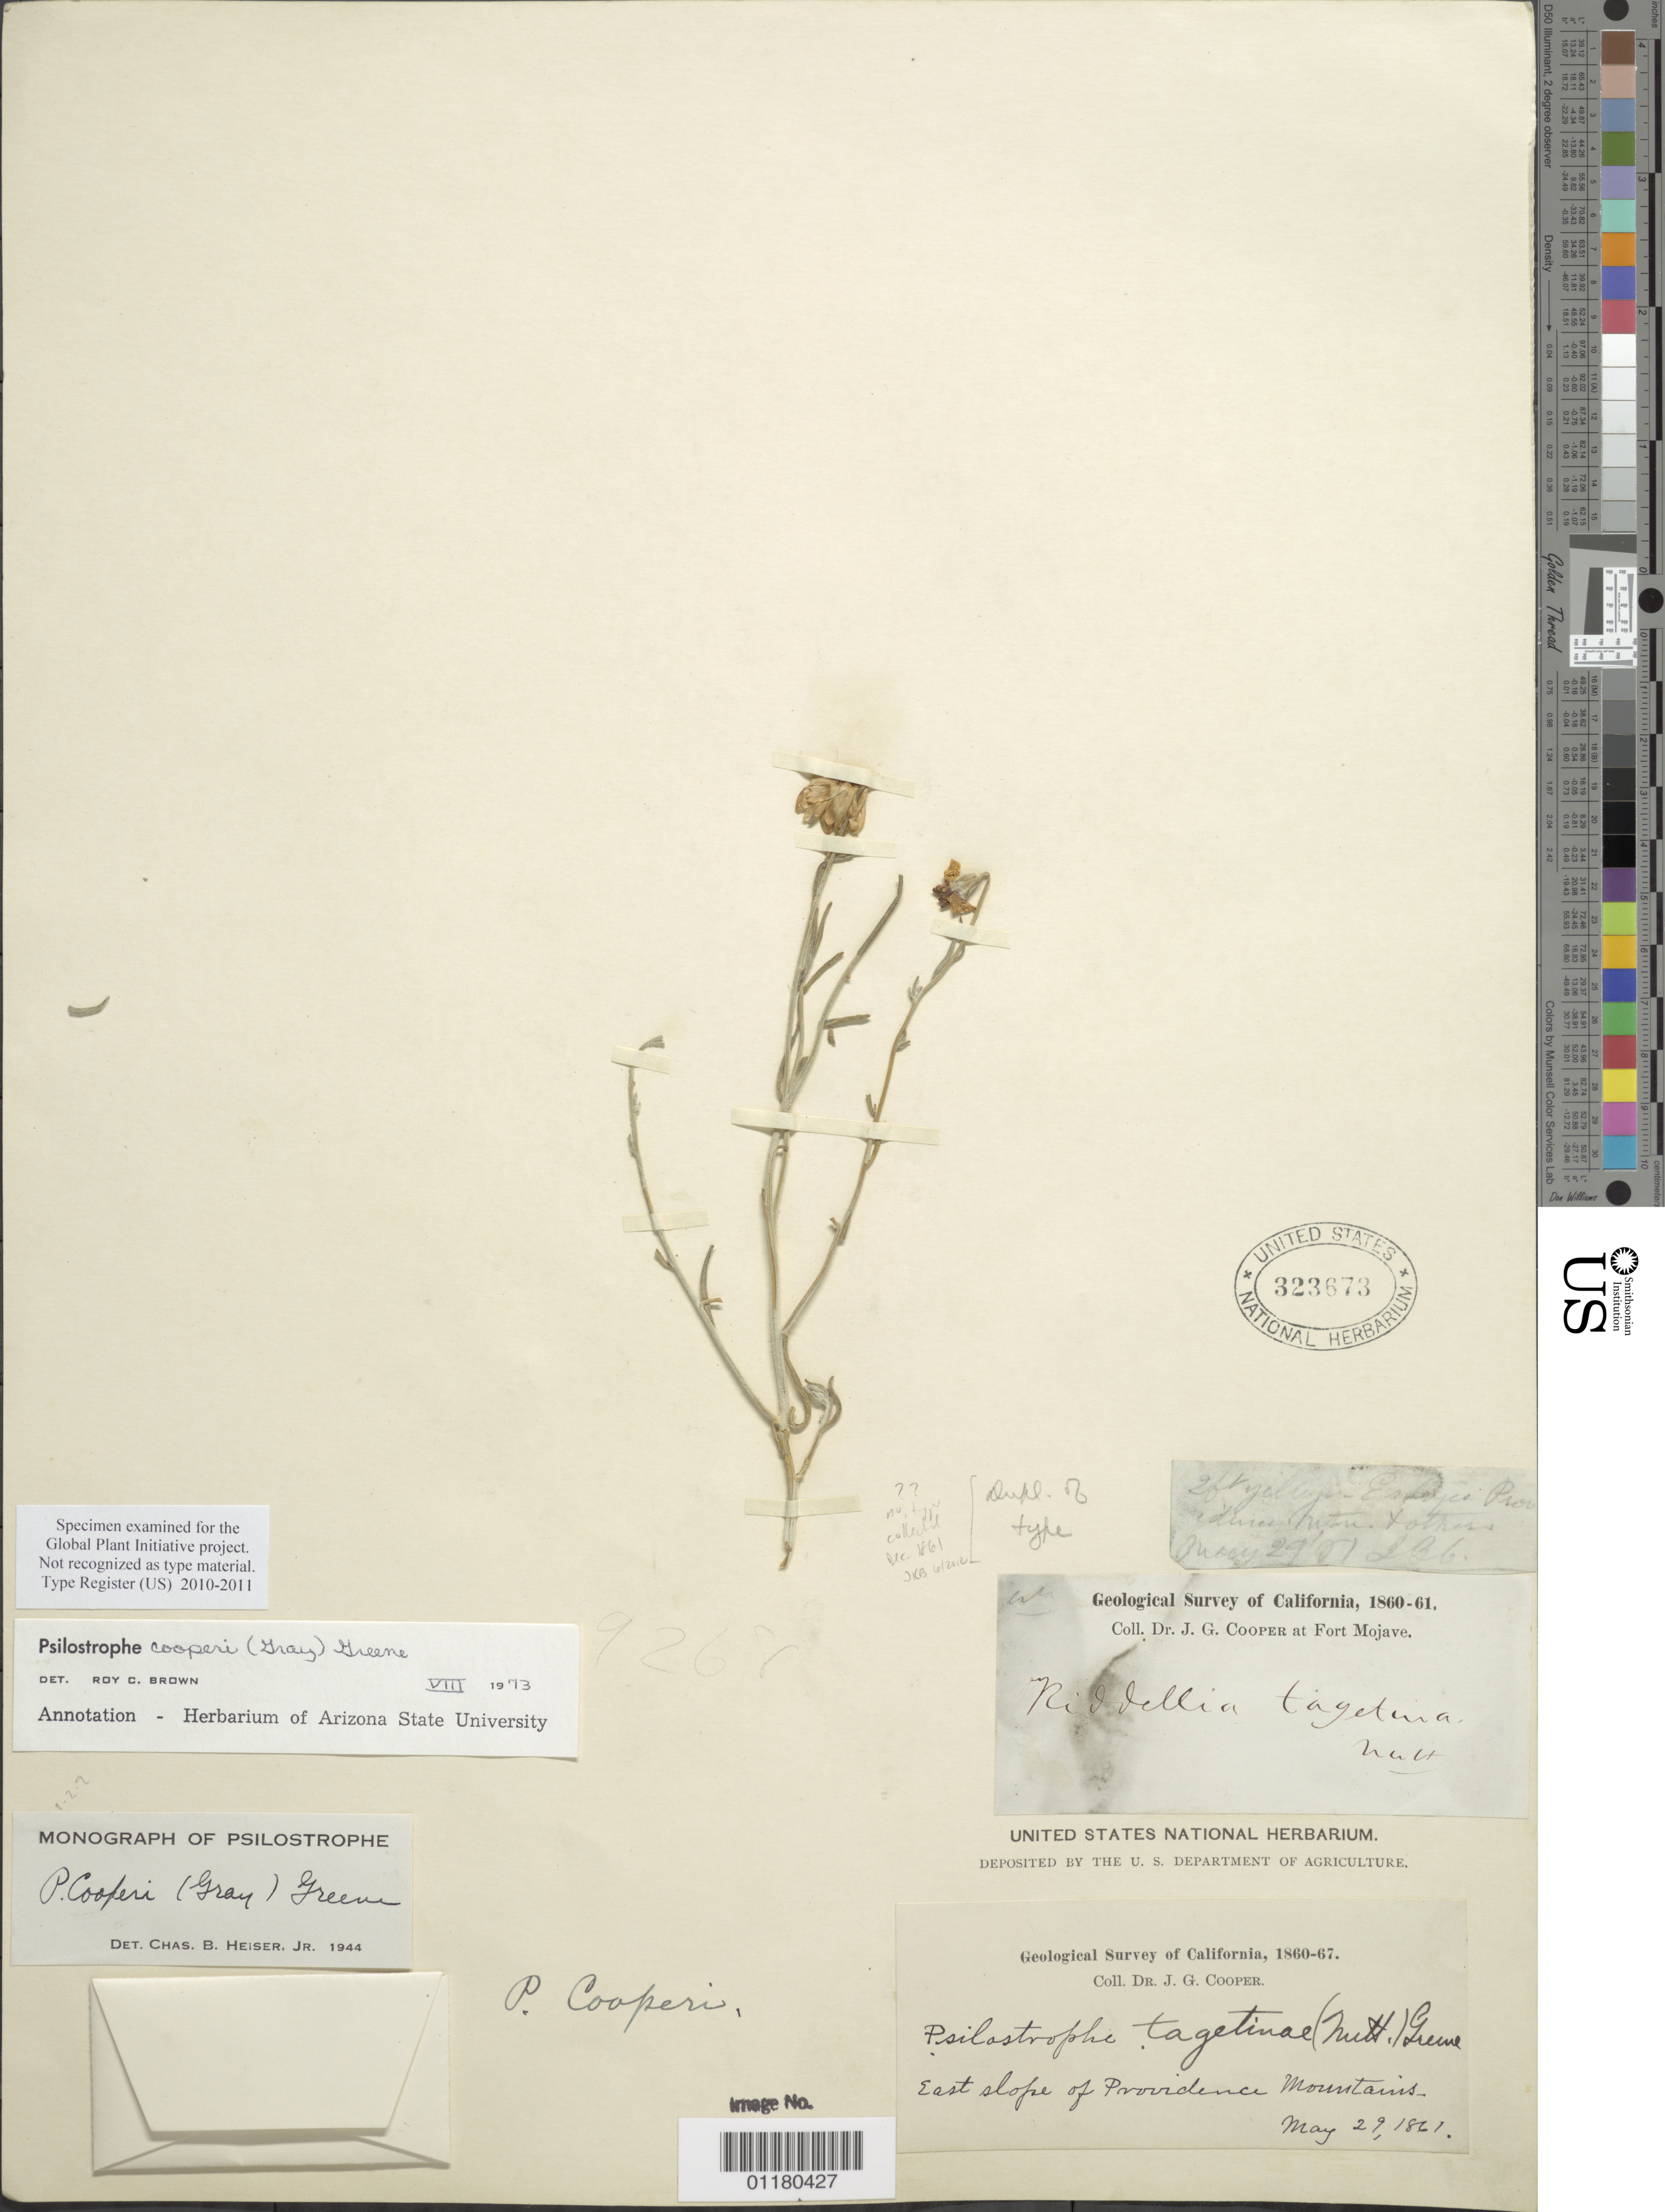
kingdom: Plantae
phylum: Tracheophyta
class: Magnoliopsida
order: Asterales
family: Asteraceae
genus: Psilostrophe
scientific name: Psilostrophe cooperi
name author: (A. Gray) Greene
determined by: Brown, Roy C.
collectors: J. G. Cooper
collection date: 1861-05-29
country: United States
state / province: California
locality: Providence Mountain, east slope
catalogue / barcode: US 323673